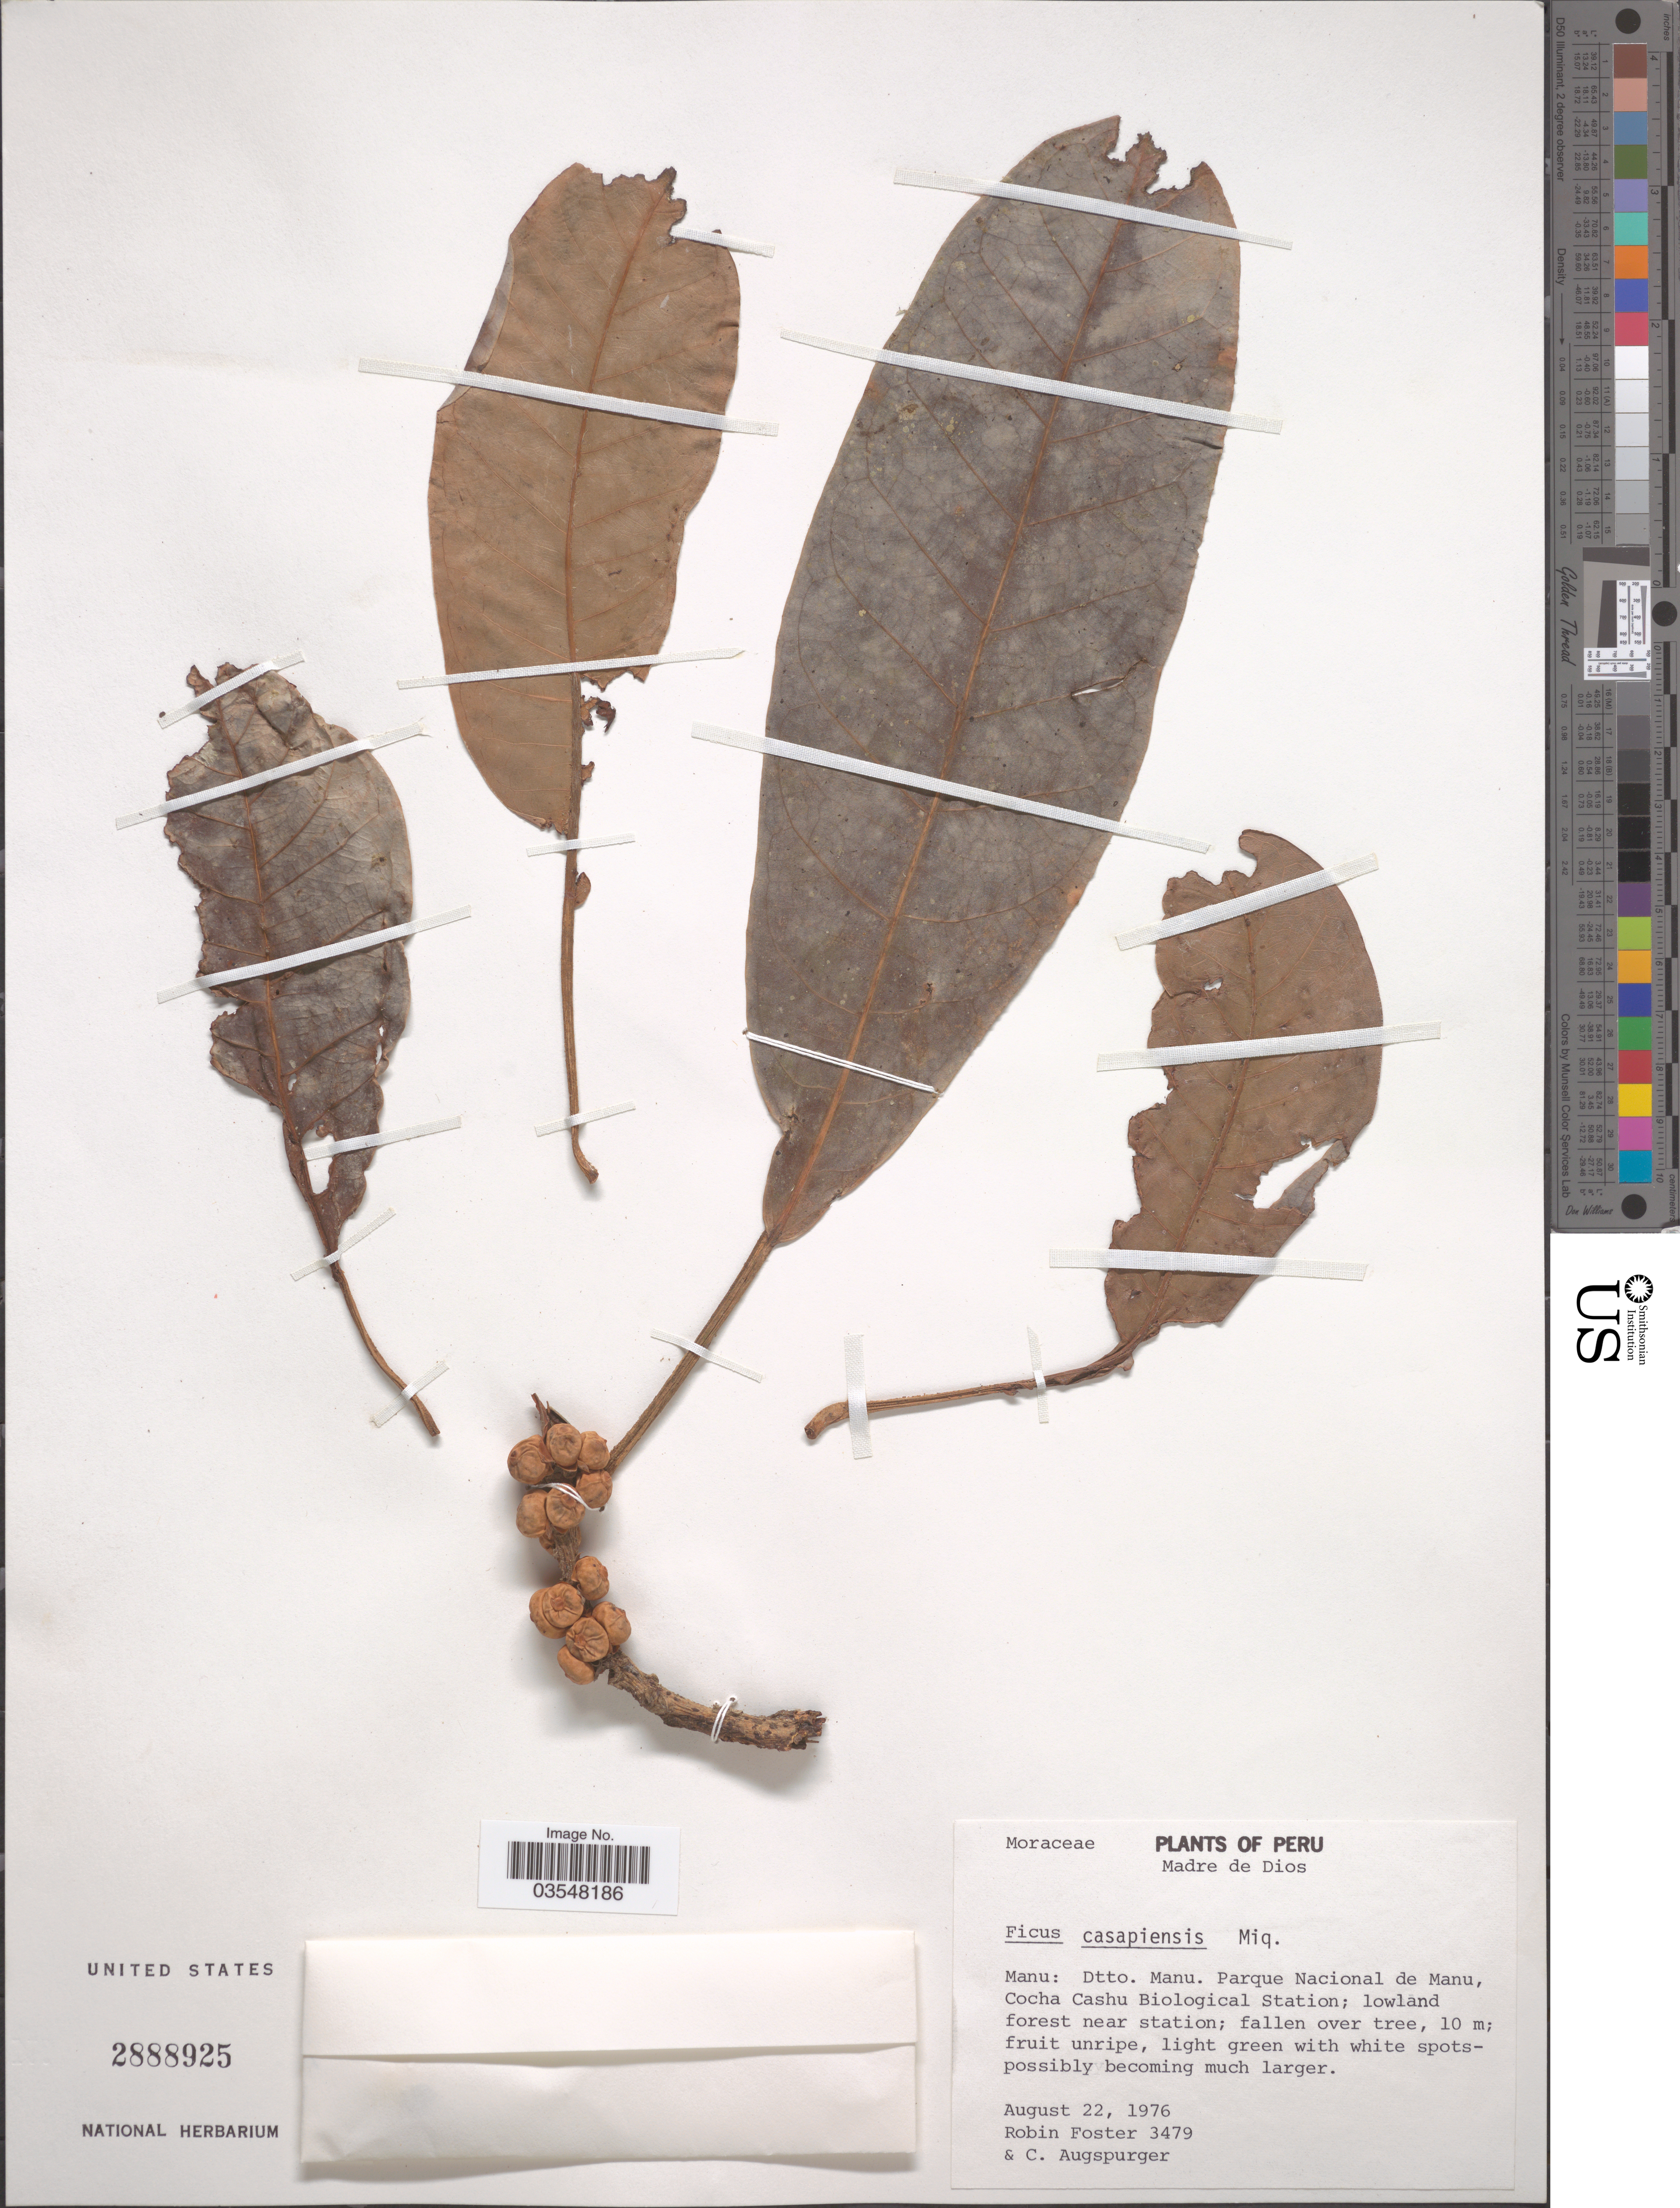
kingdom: Plantae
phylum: Tracheophyta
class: Magnoliopsida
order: Rosales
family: Moraceae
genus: Ficus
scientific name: Ficus casapiensis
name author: (Miq.) Miq.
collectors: R. B. Foster & C. Augspurger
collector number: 3479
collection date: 1976-08-22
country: Peru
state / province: Madre de Dios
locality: Manu: Dtto. Manu. Parque Nacional de Manu, Cocha Cashu Biological Station.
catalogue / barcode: US 2888925